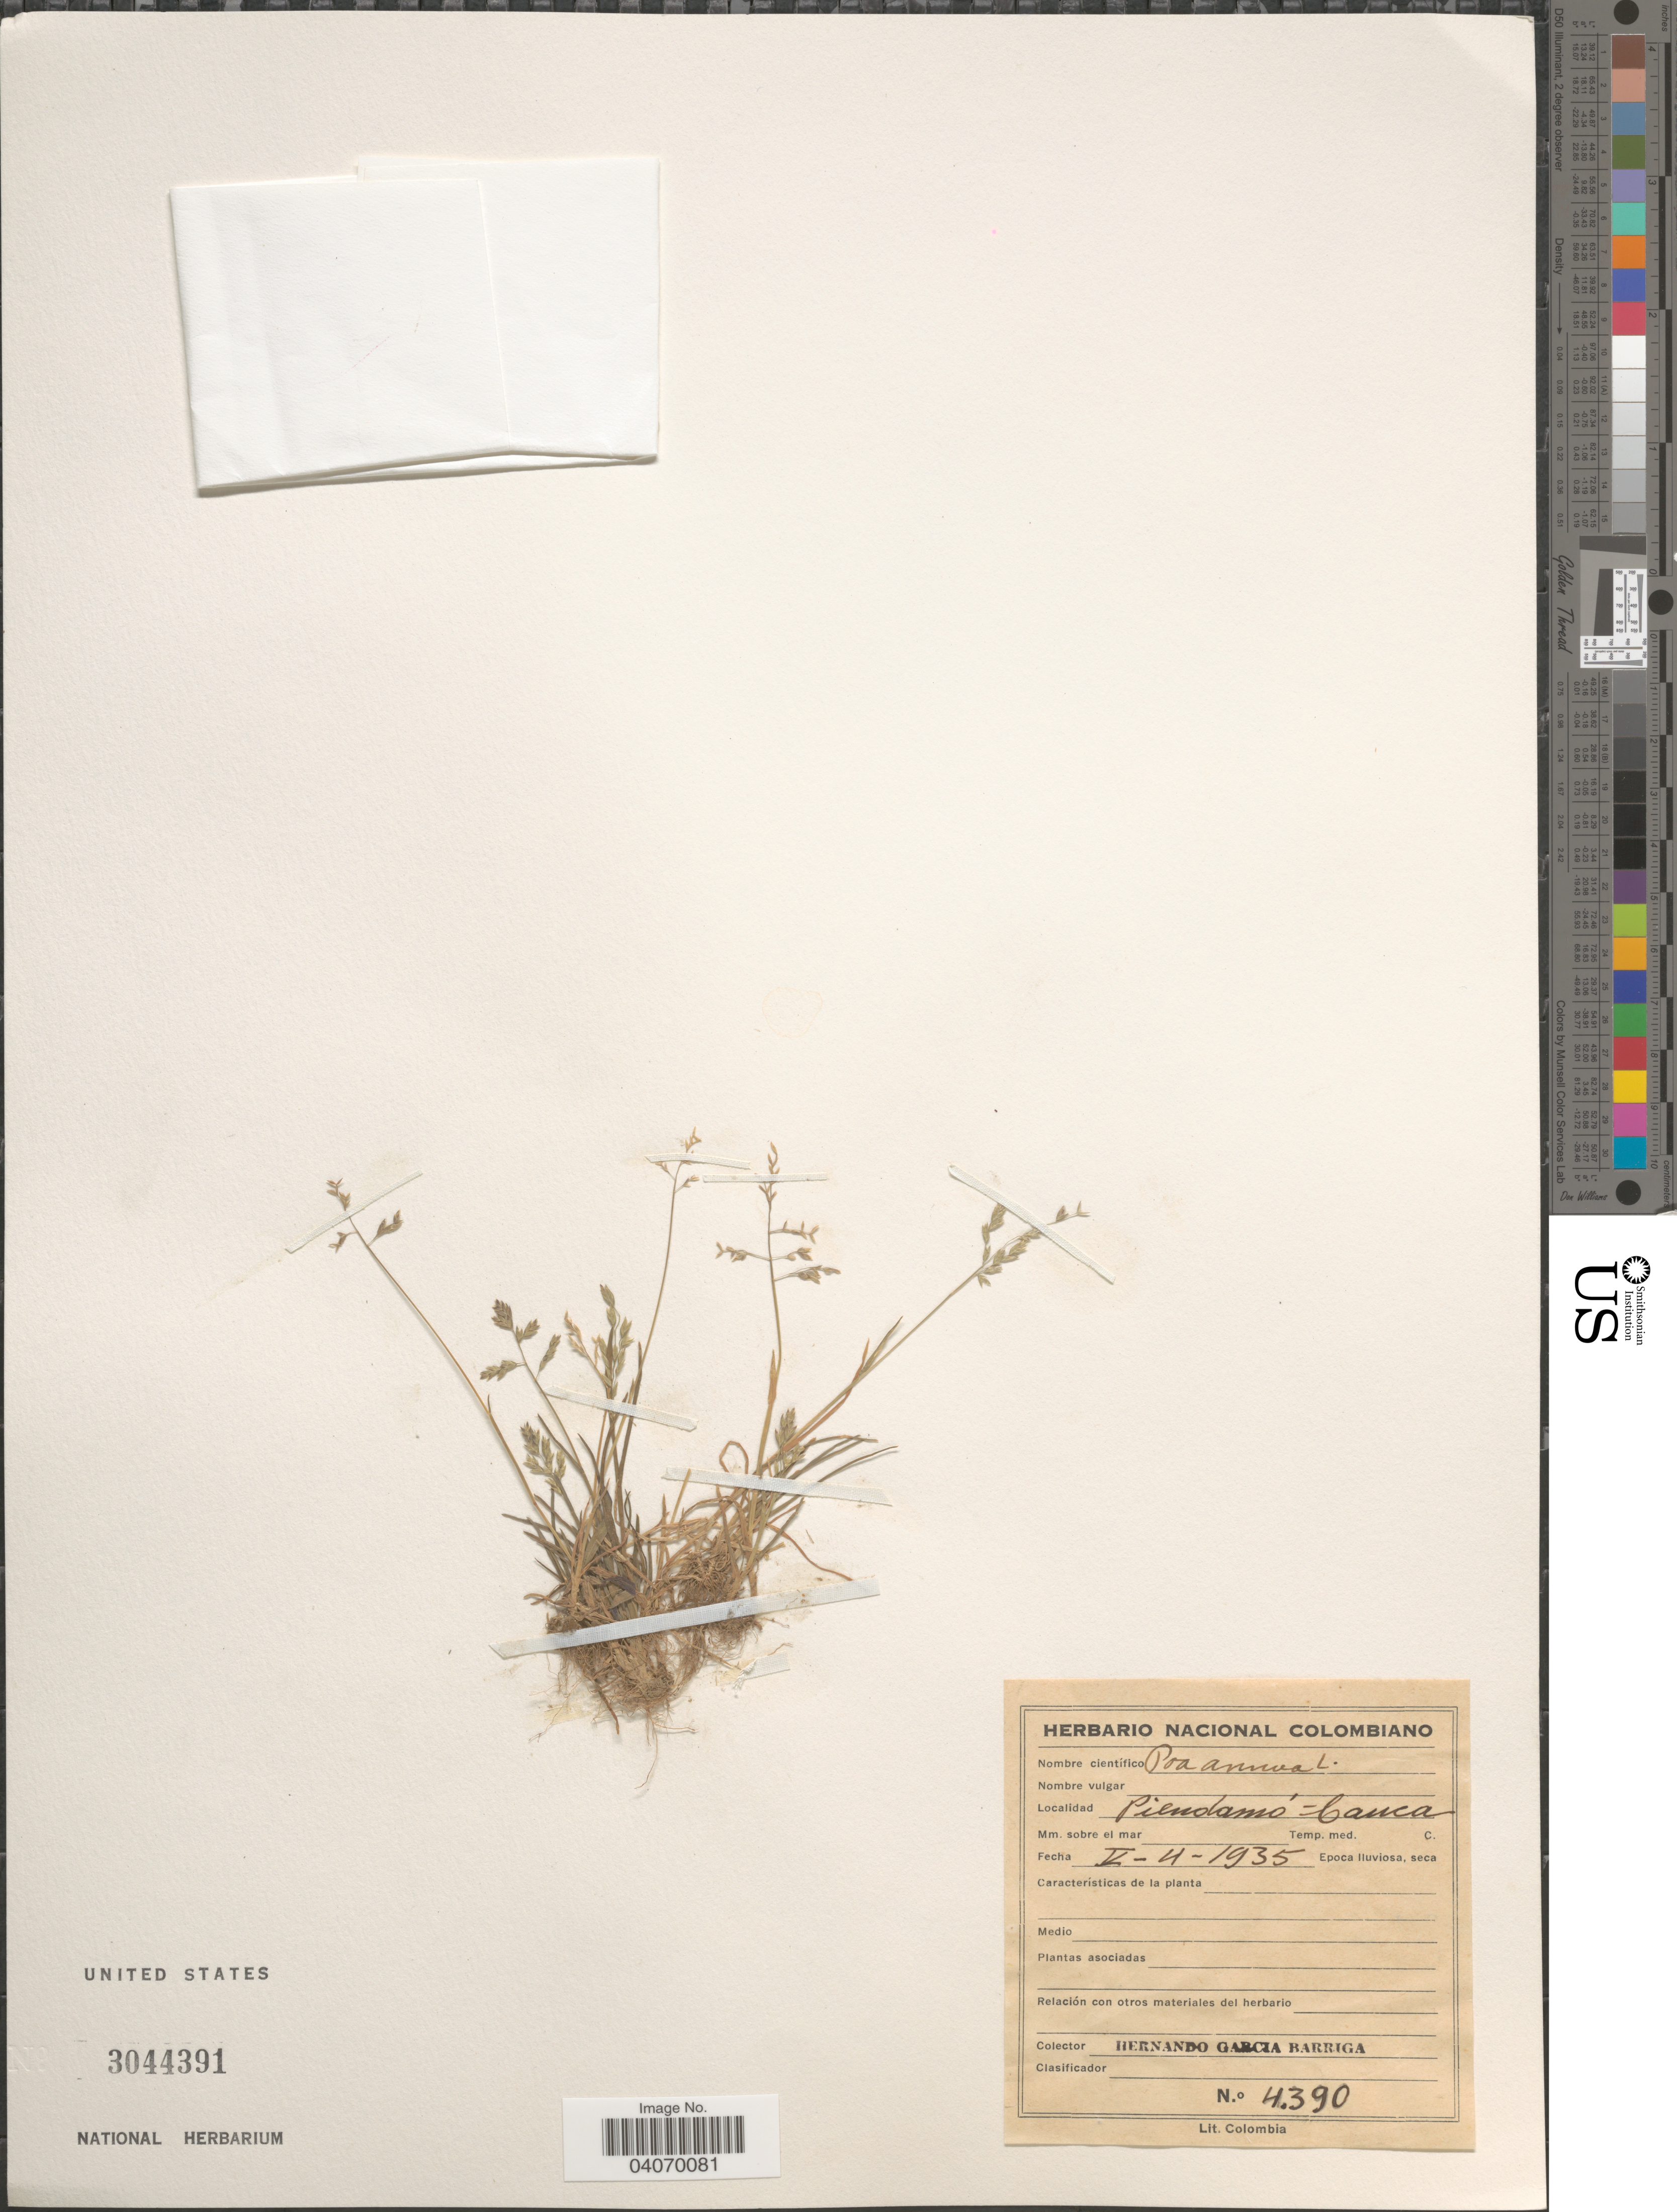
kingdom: Plantae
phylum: Tracheophyta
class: Liliopsida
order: Poales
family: Poaceae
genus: Poa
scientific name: Poa annua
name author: L.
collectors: H. García Barriga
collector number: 4390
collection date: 1935-05-04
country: Colombia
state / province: Cauca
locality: Piendamó.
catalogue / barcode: US 3044391